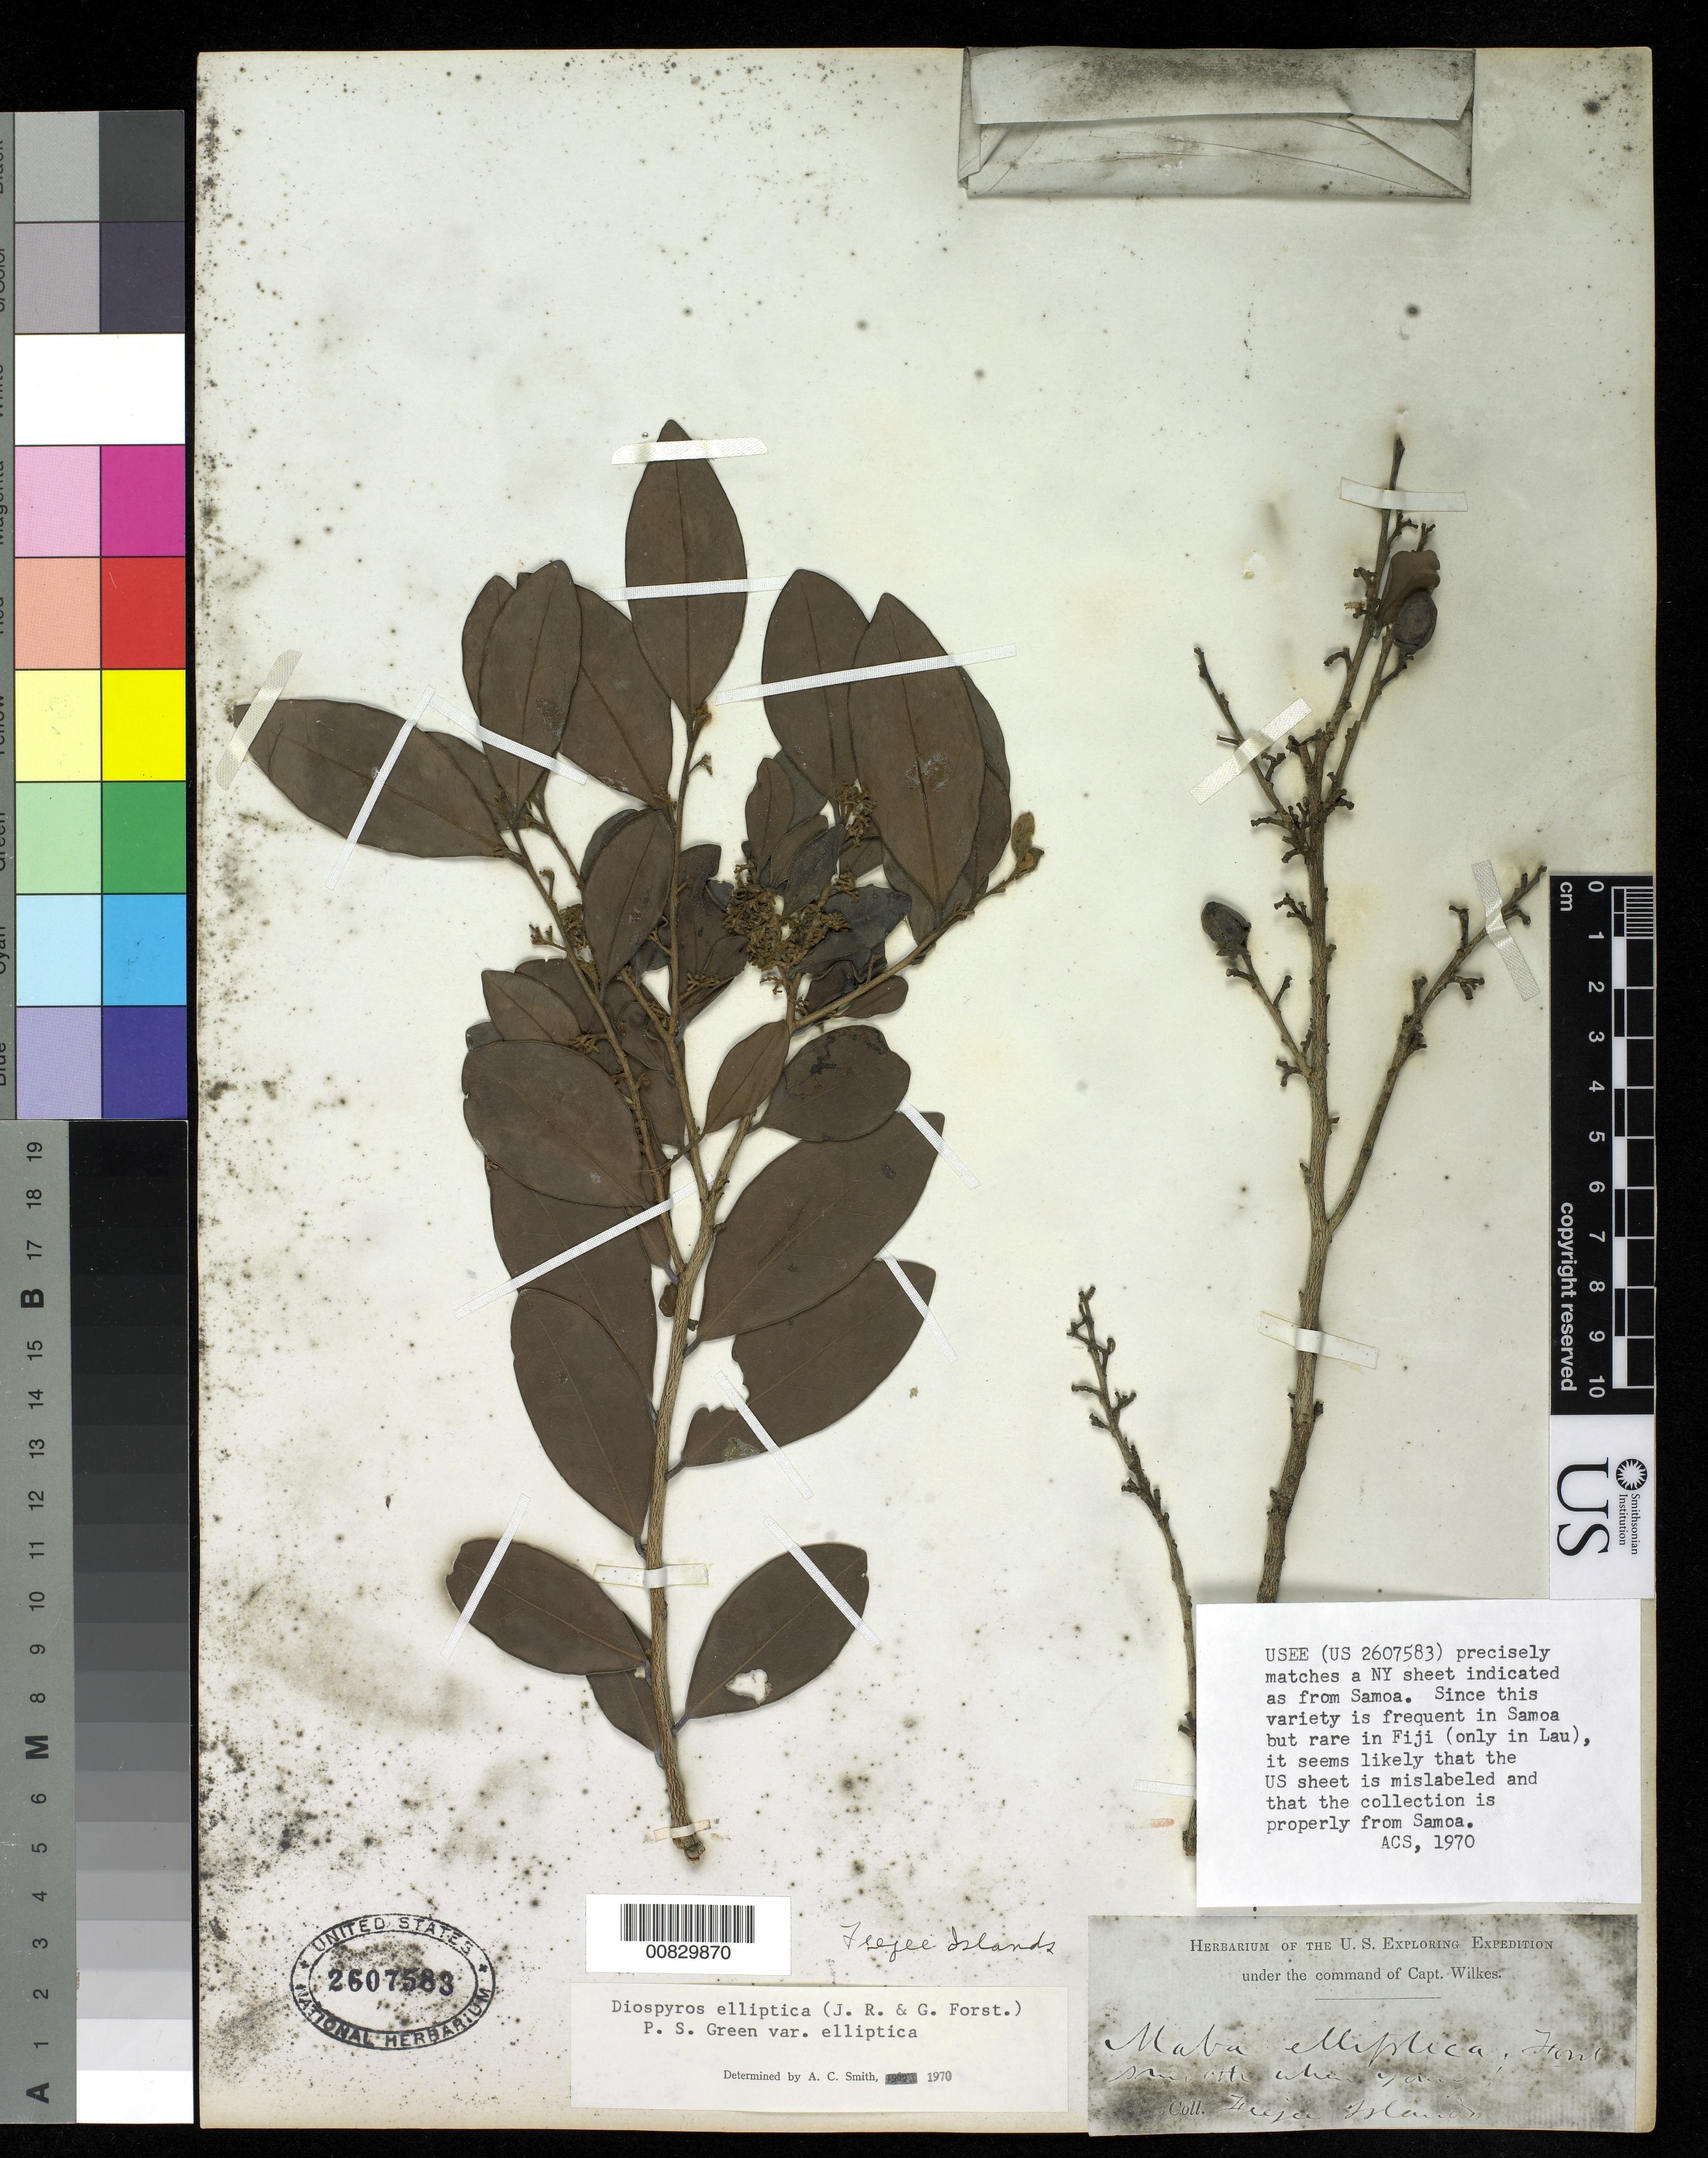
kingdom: Plantae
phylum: Tracheophyta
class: Magnoliopsida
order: Ericales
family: Ebenaceae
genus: Diospyros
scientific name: Diospyros elliptica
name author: P.S. Green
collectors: Wilkes Explor. Exped.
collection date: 1838/1842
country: Fiji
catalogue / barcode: US 2607583